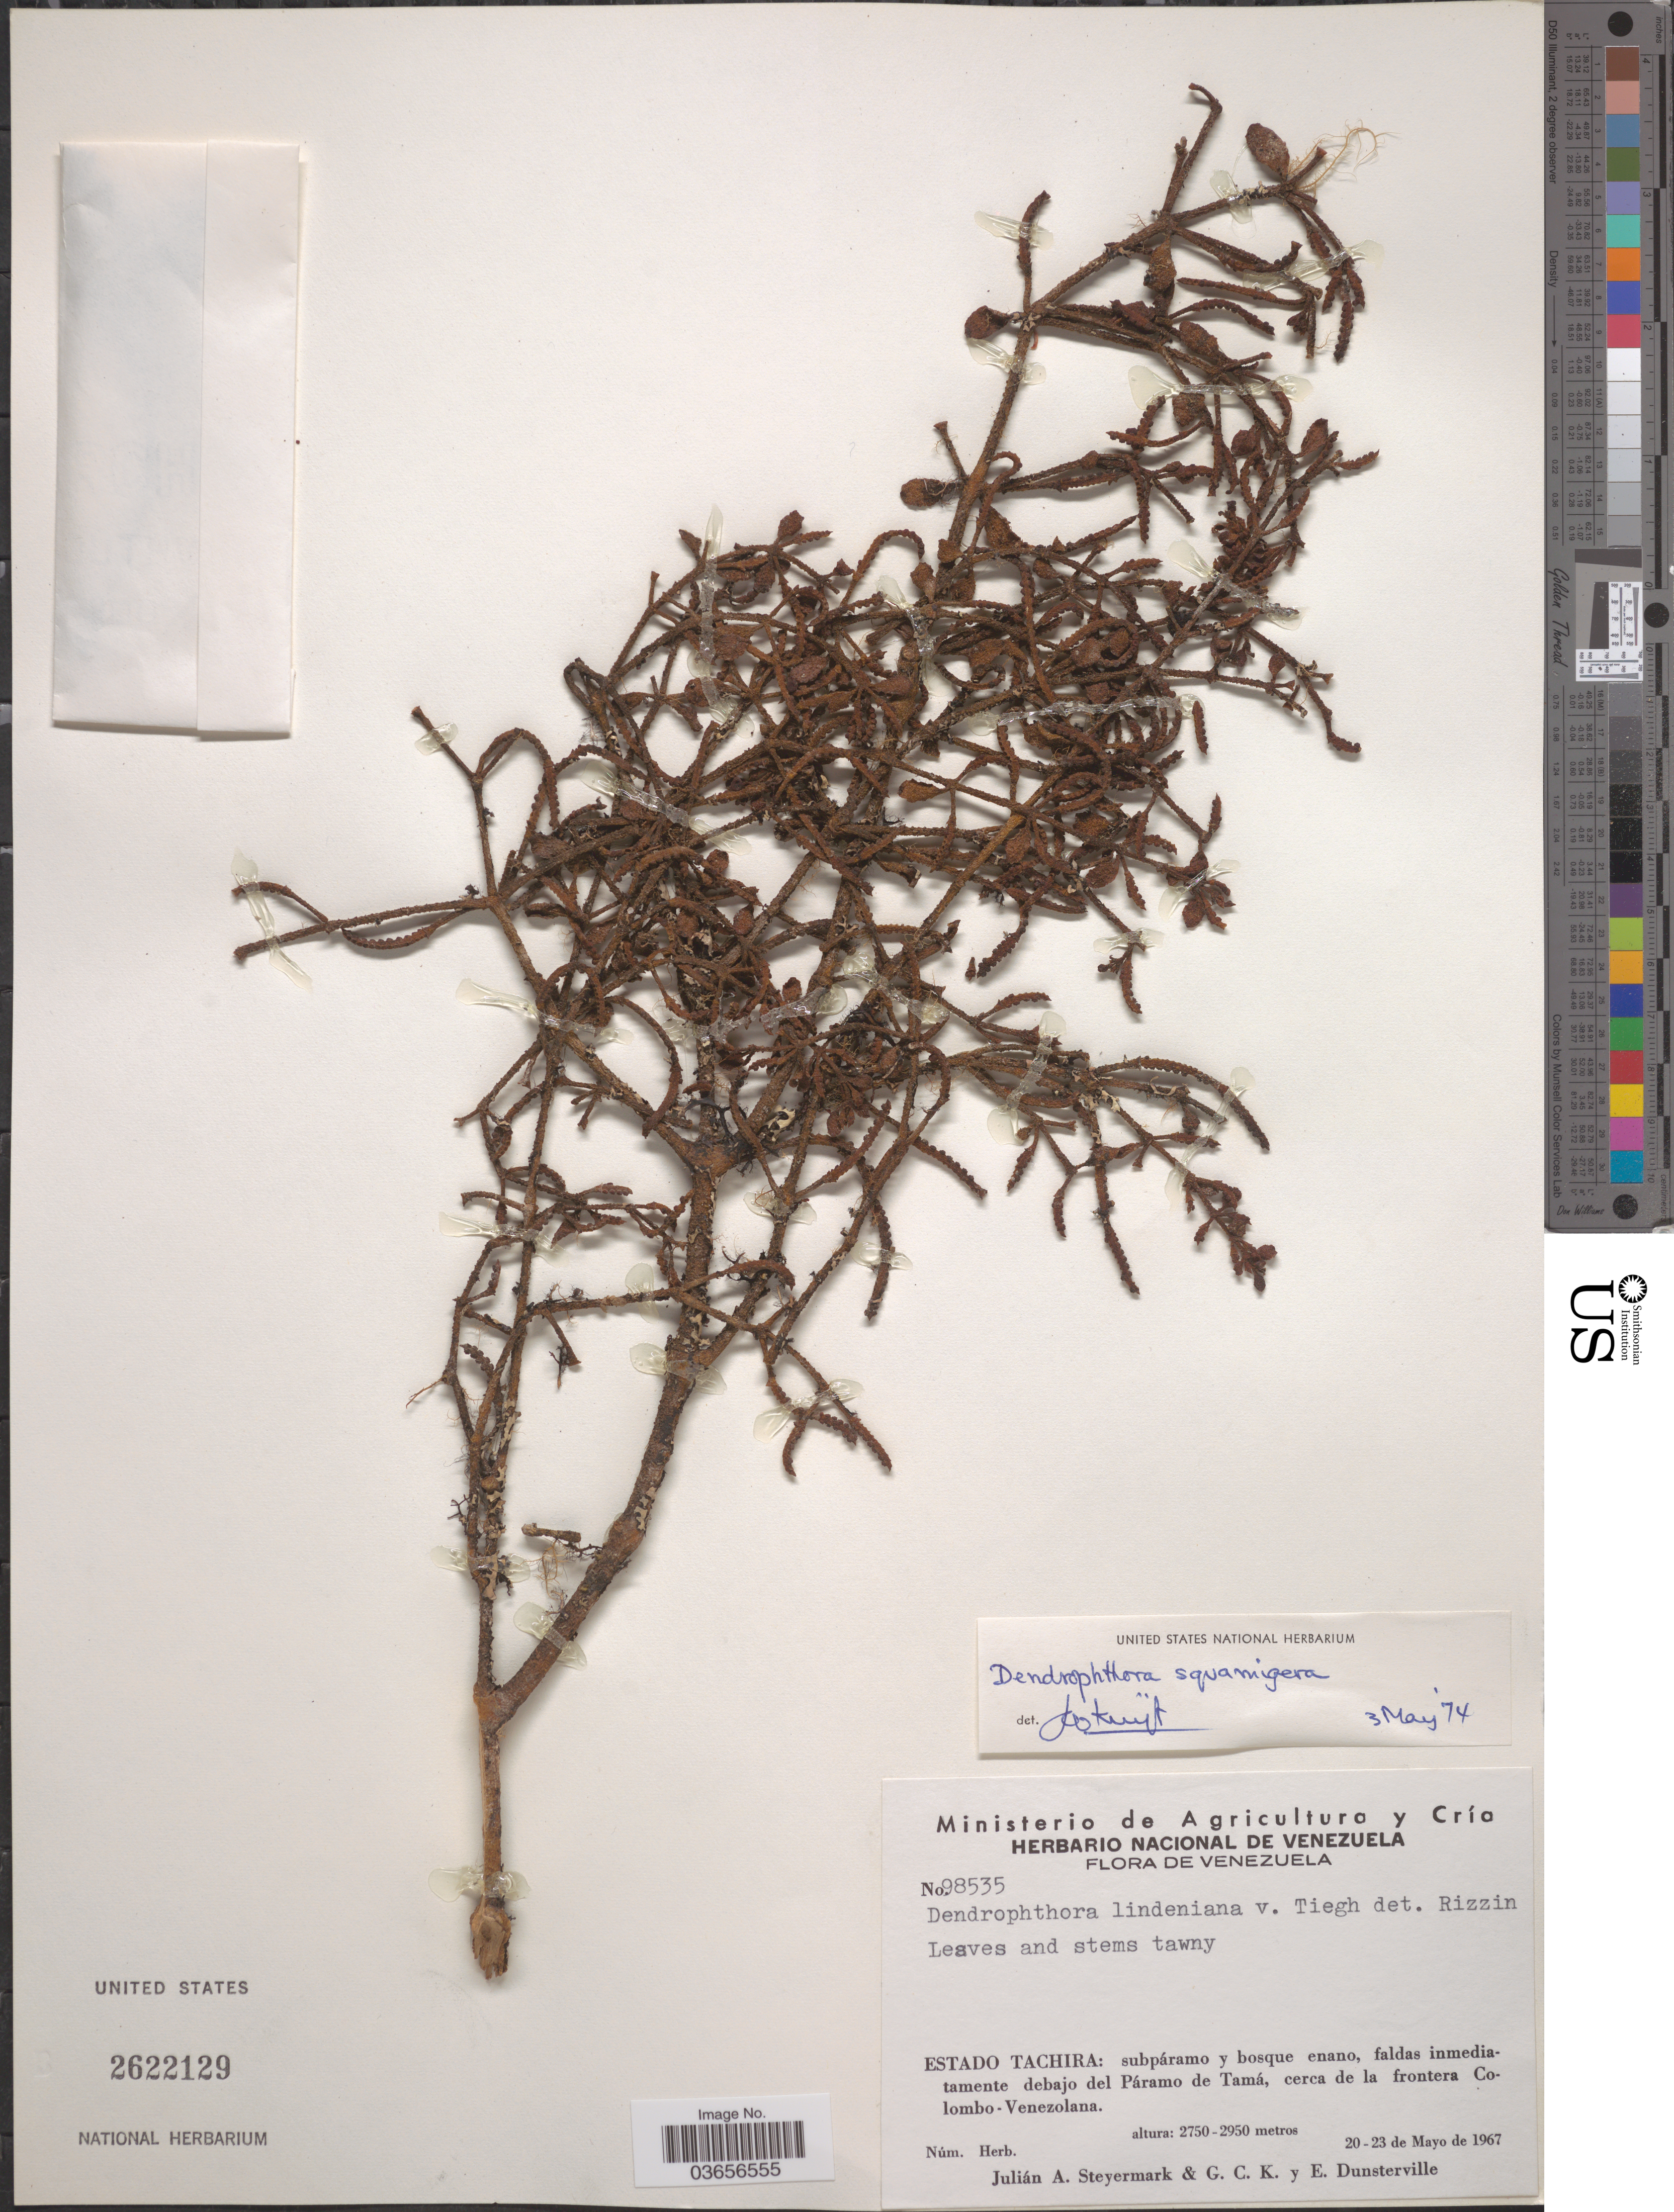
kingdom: Plantae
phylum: Tracheophyta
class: Magnoliopsida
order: Santalales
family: Viscaceae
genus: Dendrophthora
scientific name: Dendrophthora squamigera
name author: (Benth.) Kuntze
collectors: J. Steyermark, G. C. K. Dunsterville & E. Dunsterville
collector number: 98535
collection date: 1967-05-20/1967-05-23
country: Venezuela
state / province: Tachira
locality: Subpáramo y bosque enano, faldas inmediatamente debajo del Páramo de Tamá, cerca de la frontera Colombo-Venezolana.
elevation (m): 2750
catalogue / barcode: US 2622129